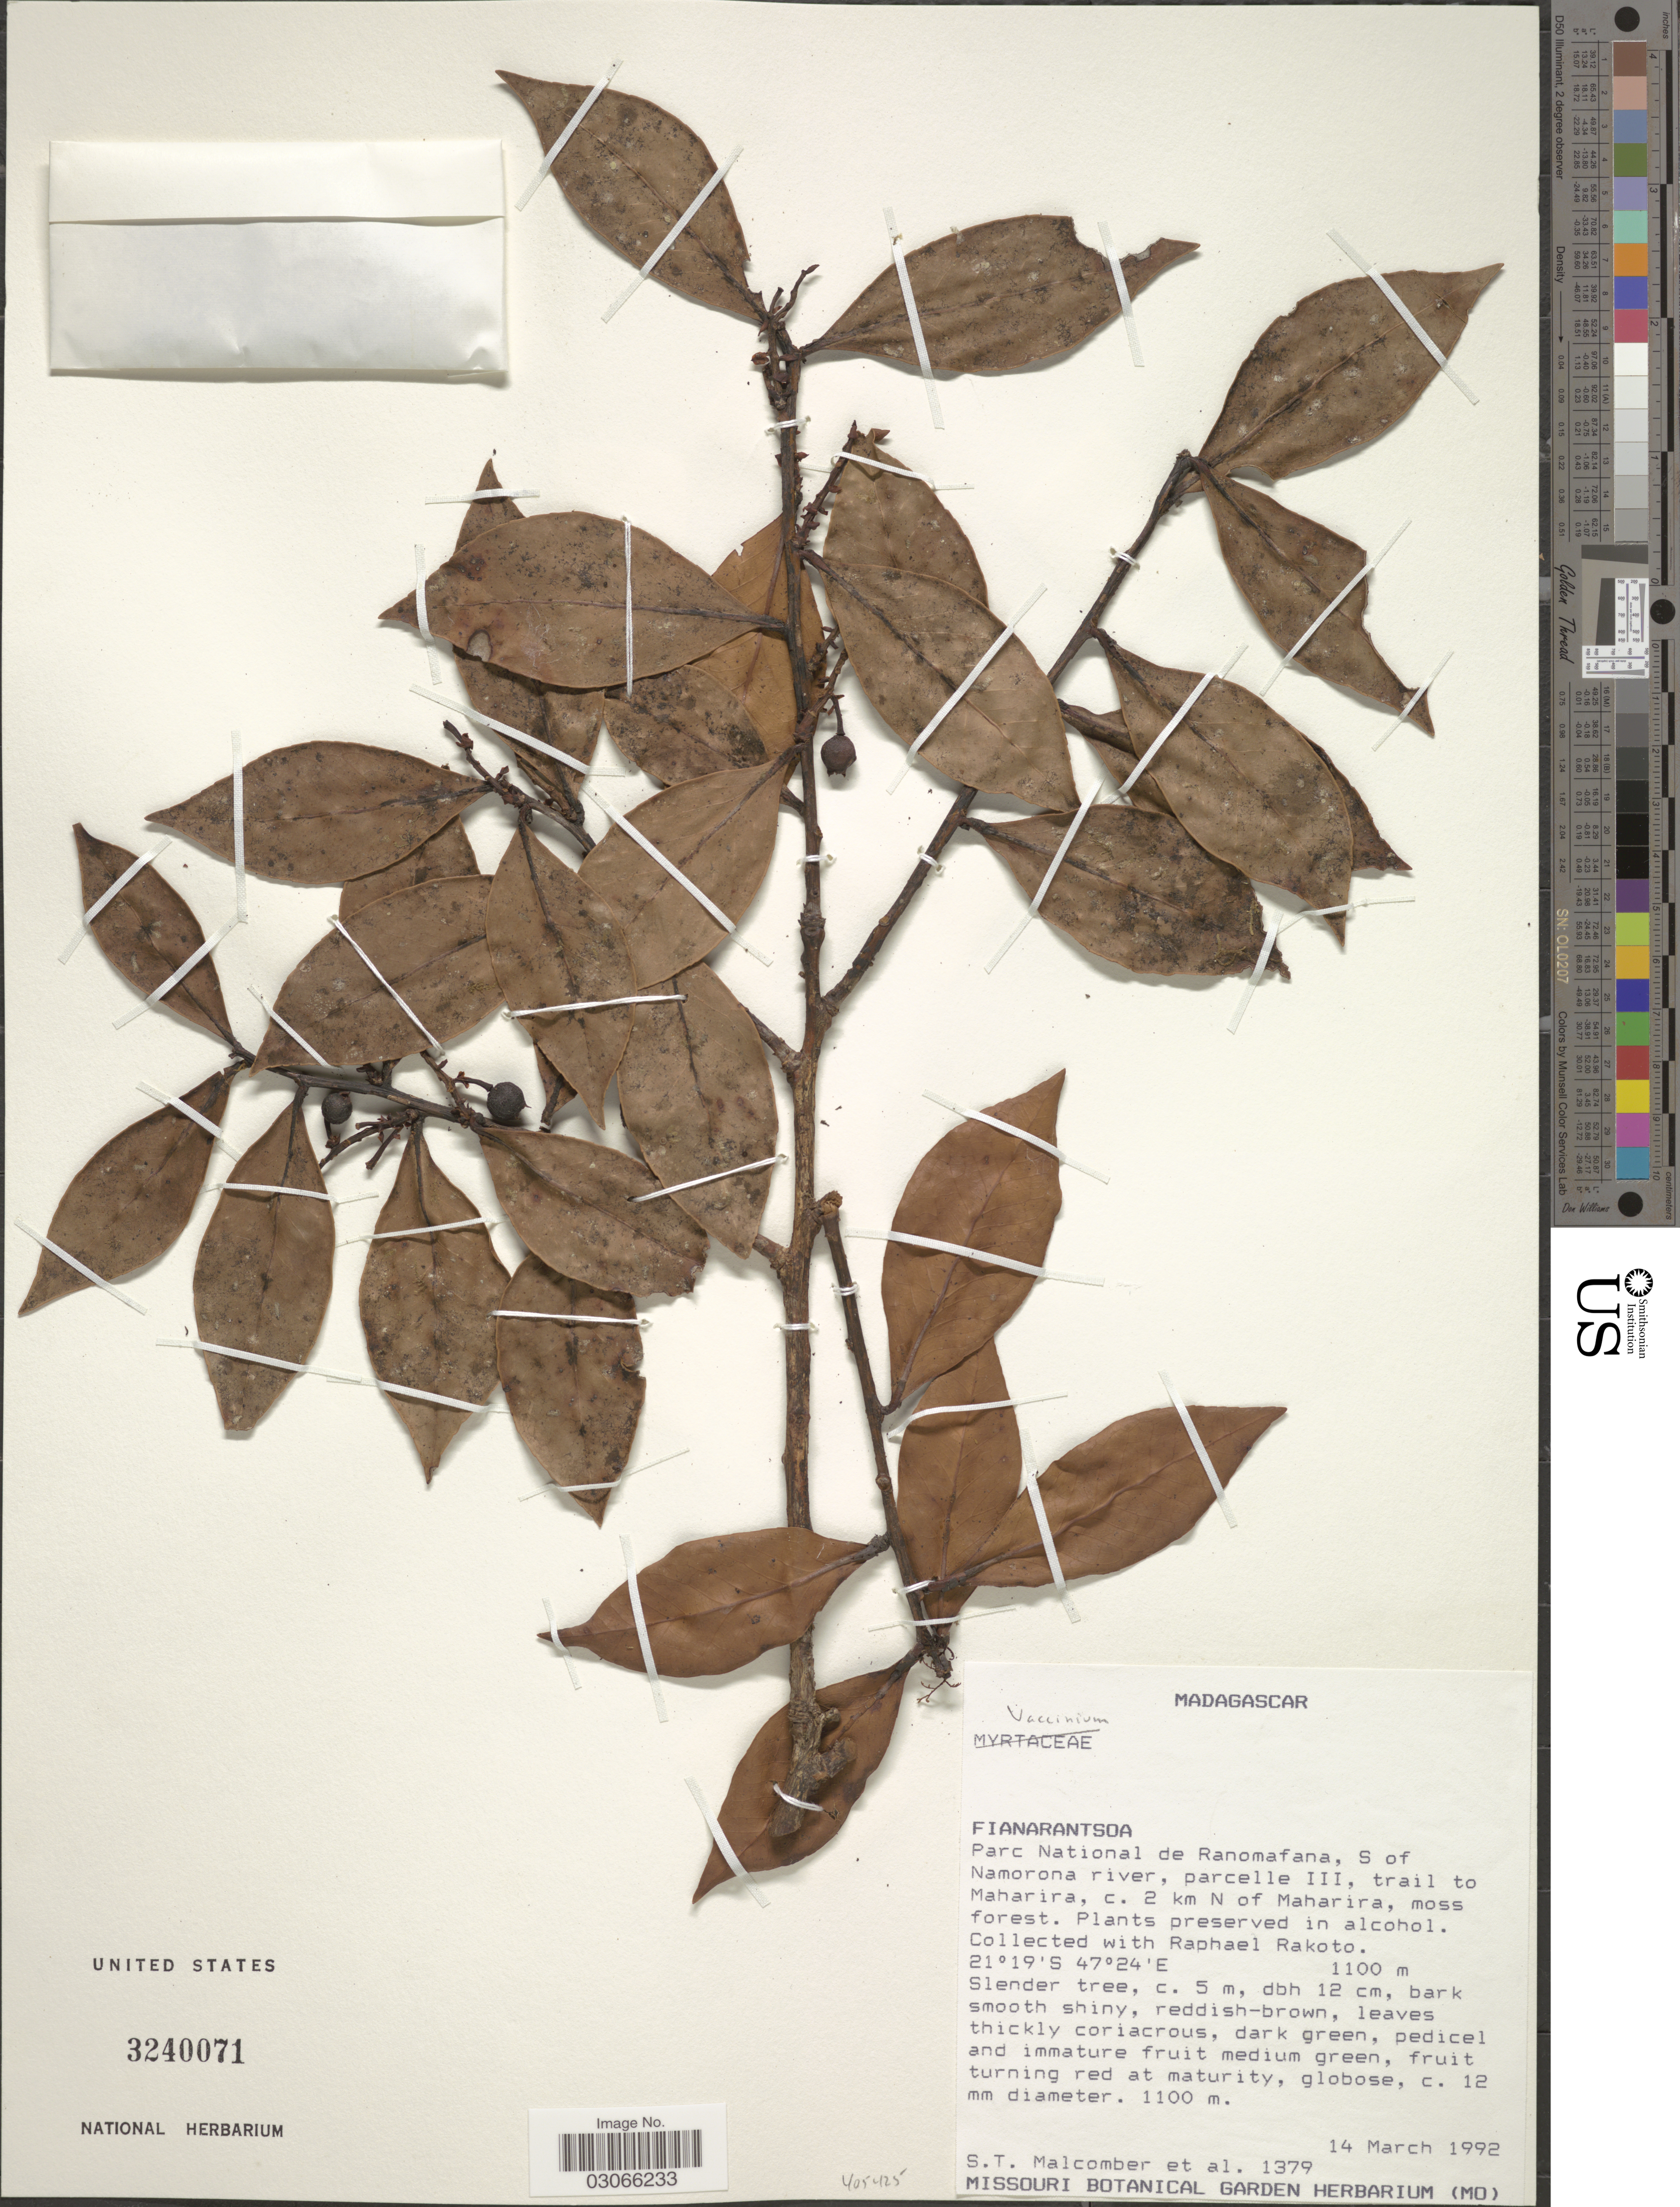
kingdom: Plantae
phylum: Tracheophyta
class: Magnoliopsida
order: Ericales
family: Ericaceae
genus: Vaccinium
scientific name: Vaccinium sp.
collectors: S. T. Malcomber & R. Rakoto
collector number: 1379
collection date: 1992-03-14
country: Madagascar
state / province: Amoron'i Mania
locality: Parc National de Ranomafana, S of Namorona river, parcelle III, trail to Maharira, c. 2 km N of Maharira.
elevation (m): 1100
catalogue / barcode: US 3240071